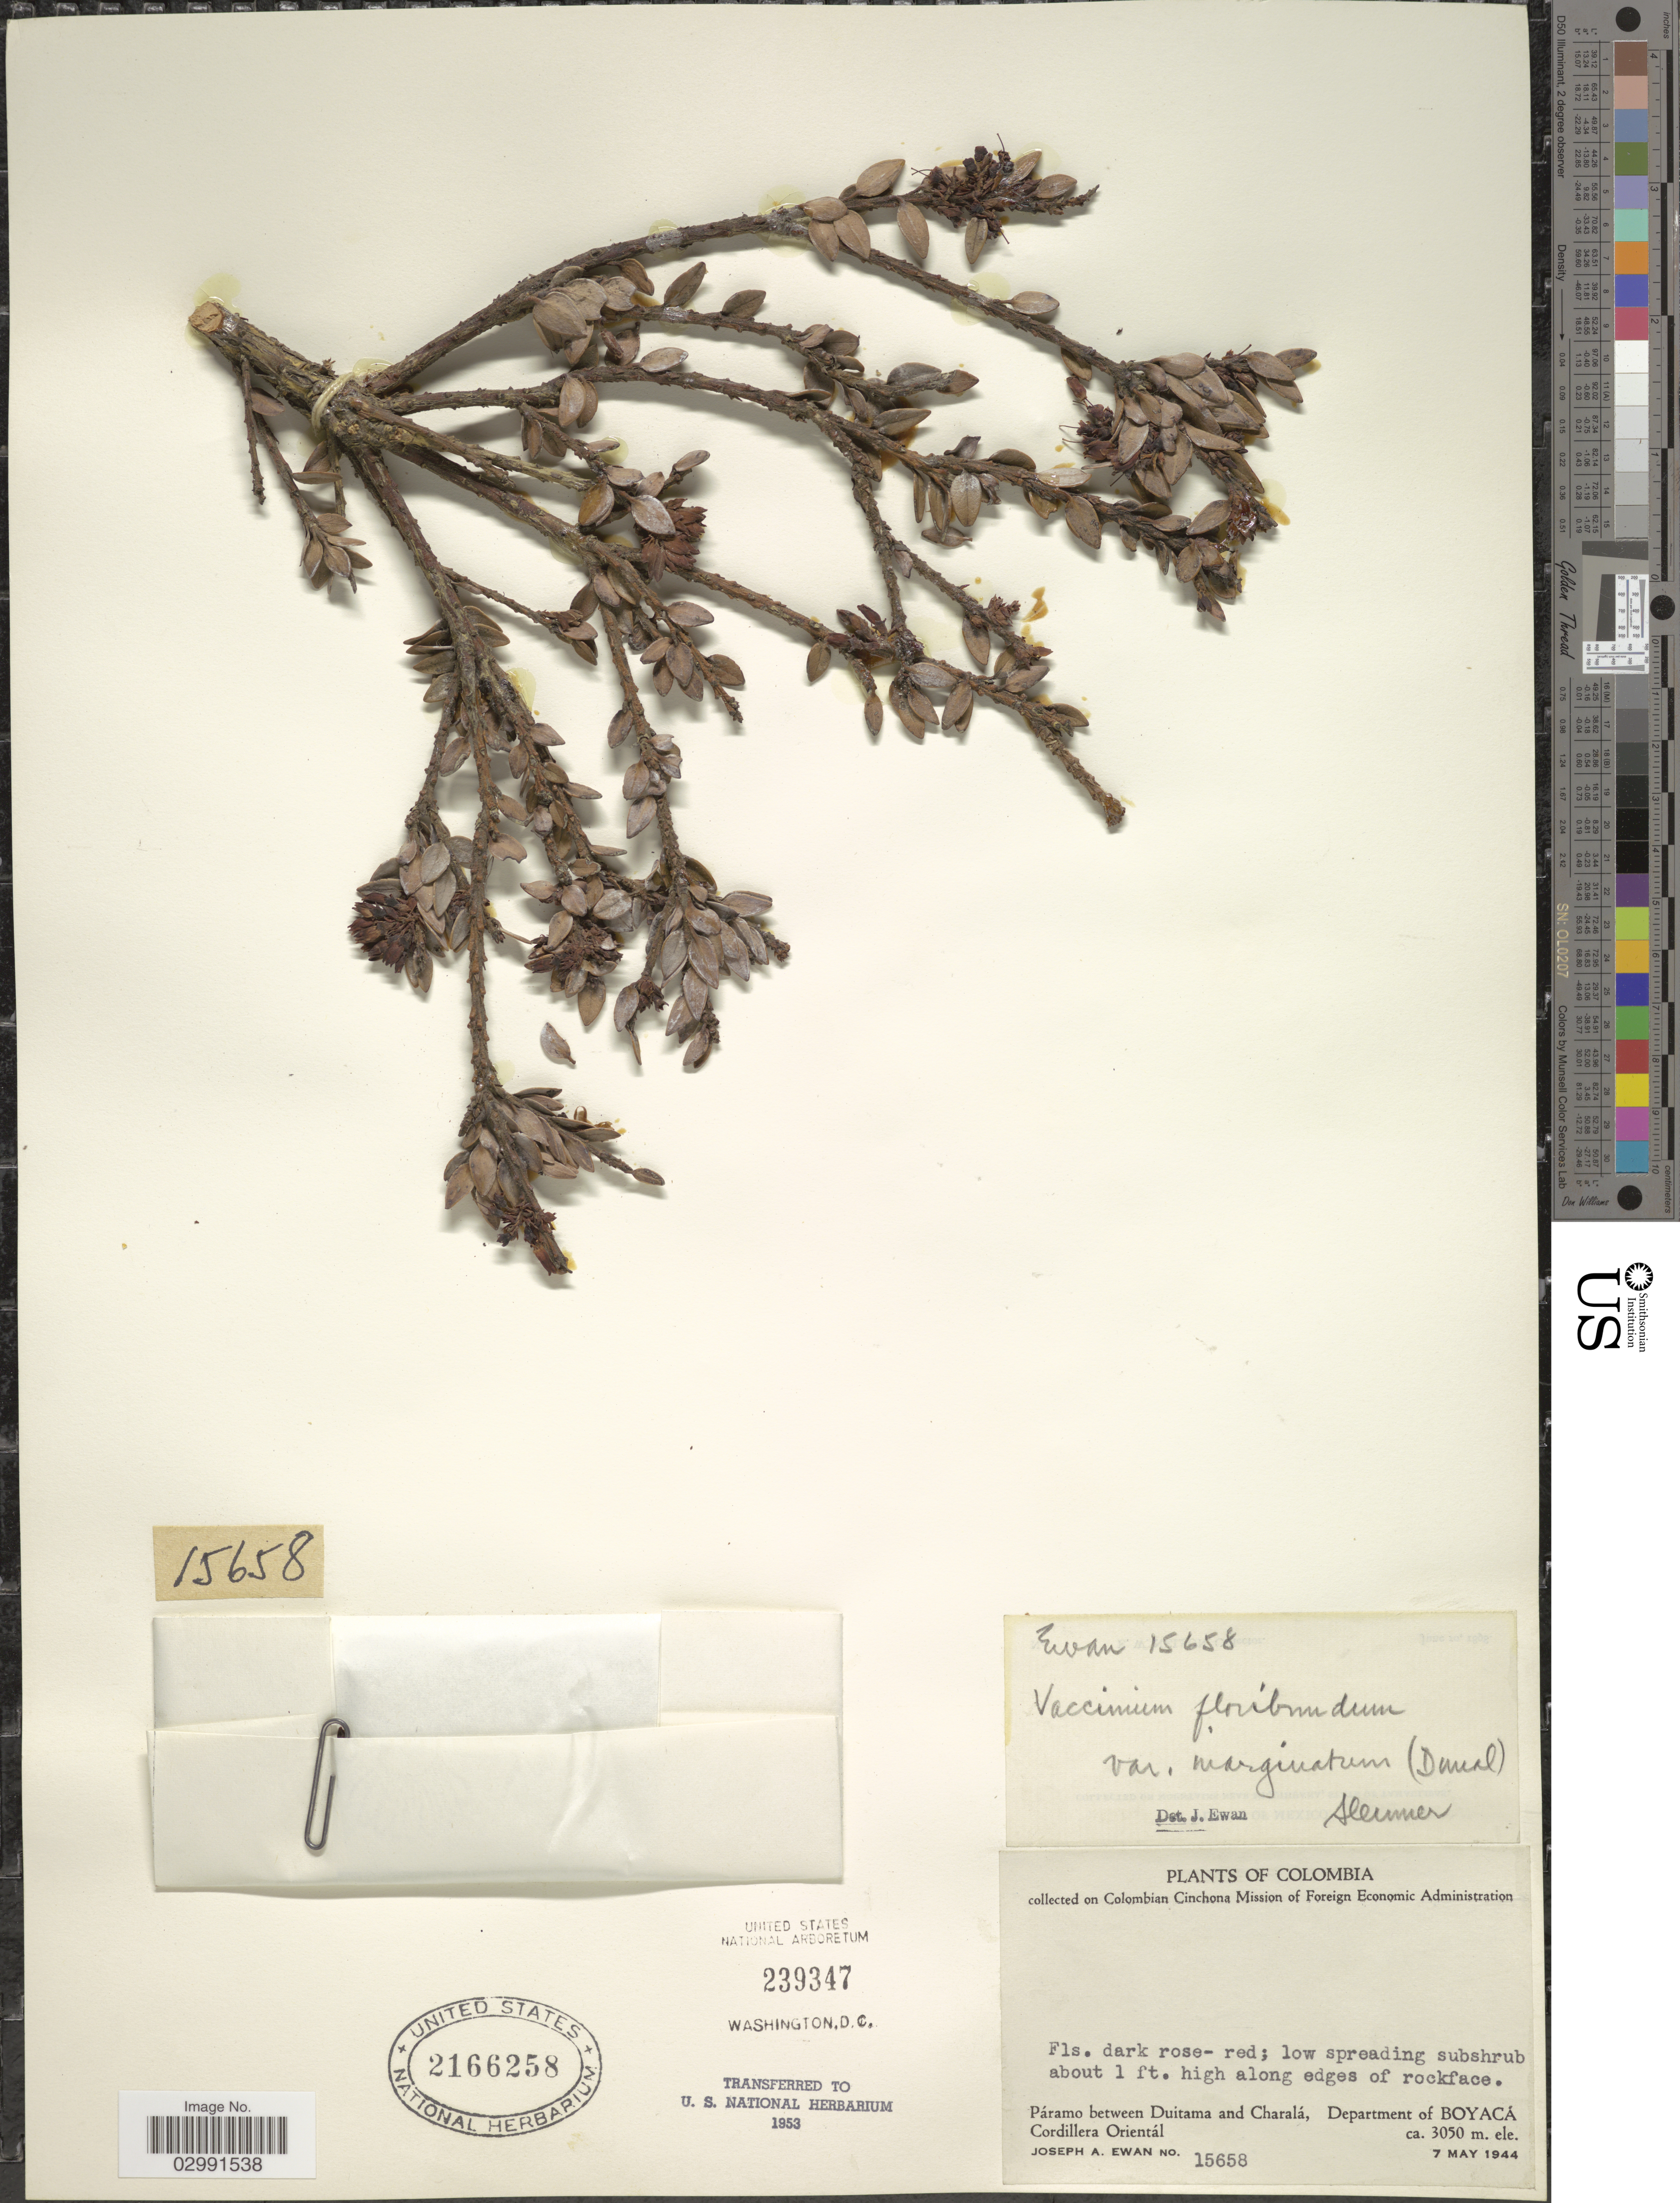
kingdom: Plantae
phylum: Tracheophyta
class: Magnoliopsida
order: Ericales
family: Ericaceae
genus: Vaccinium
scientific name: Vaccinium floribundum var. marginatum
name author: Kunth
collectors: J. A. Ewan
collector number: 15658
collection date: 1944-05-07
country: Colombia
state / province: Boyacá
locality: Páramo between Duitama and Charalá, Department of Boyacá. Cordillera Orientál.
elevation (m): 3050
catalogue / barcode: US 2166258